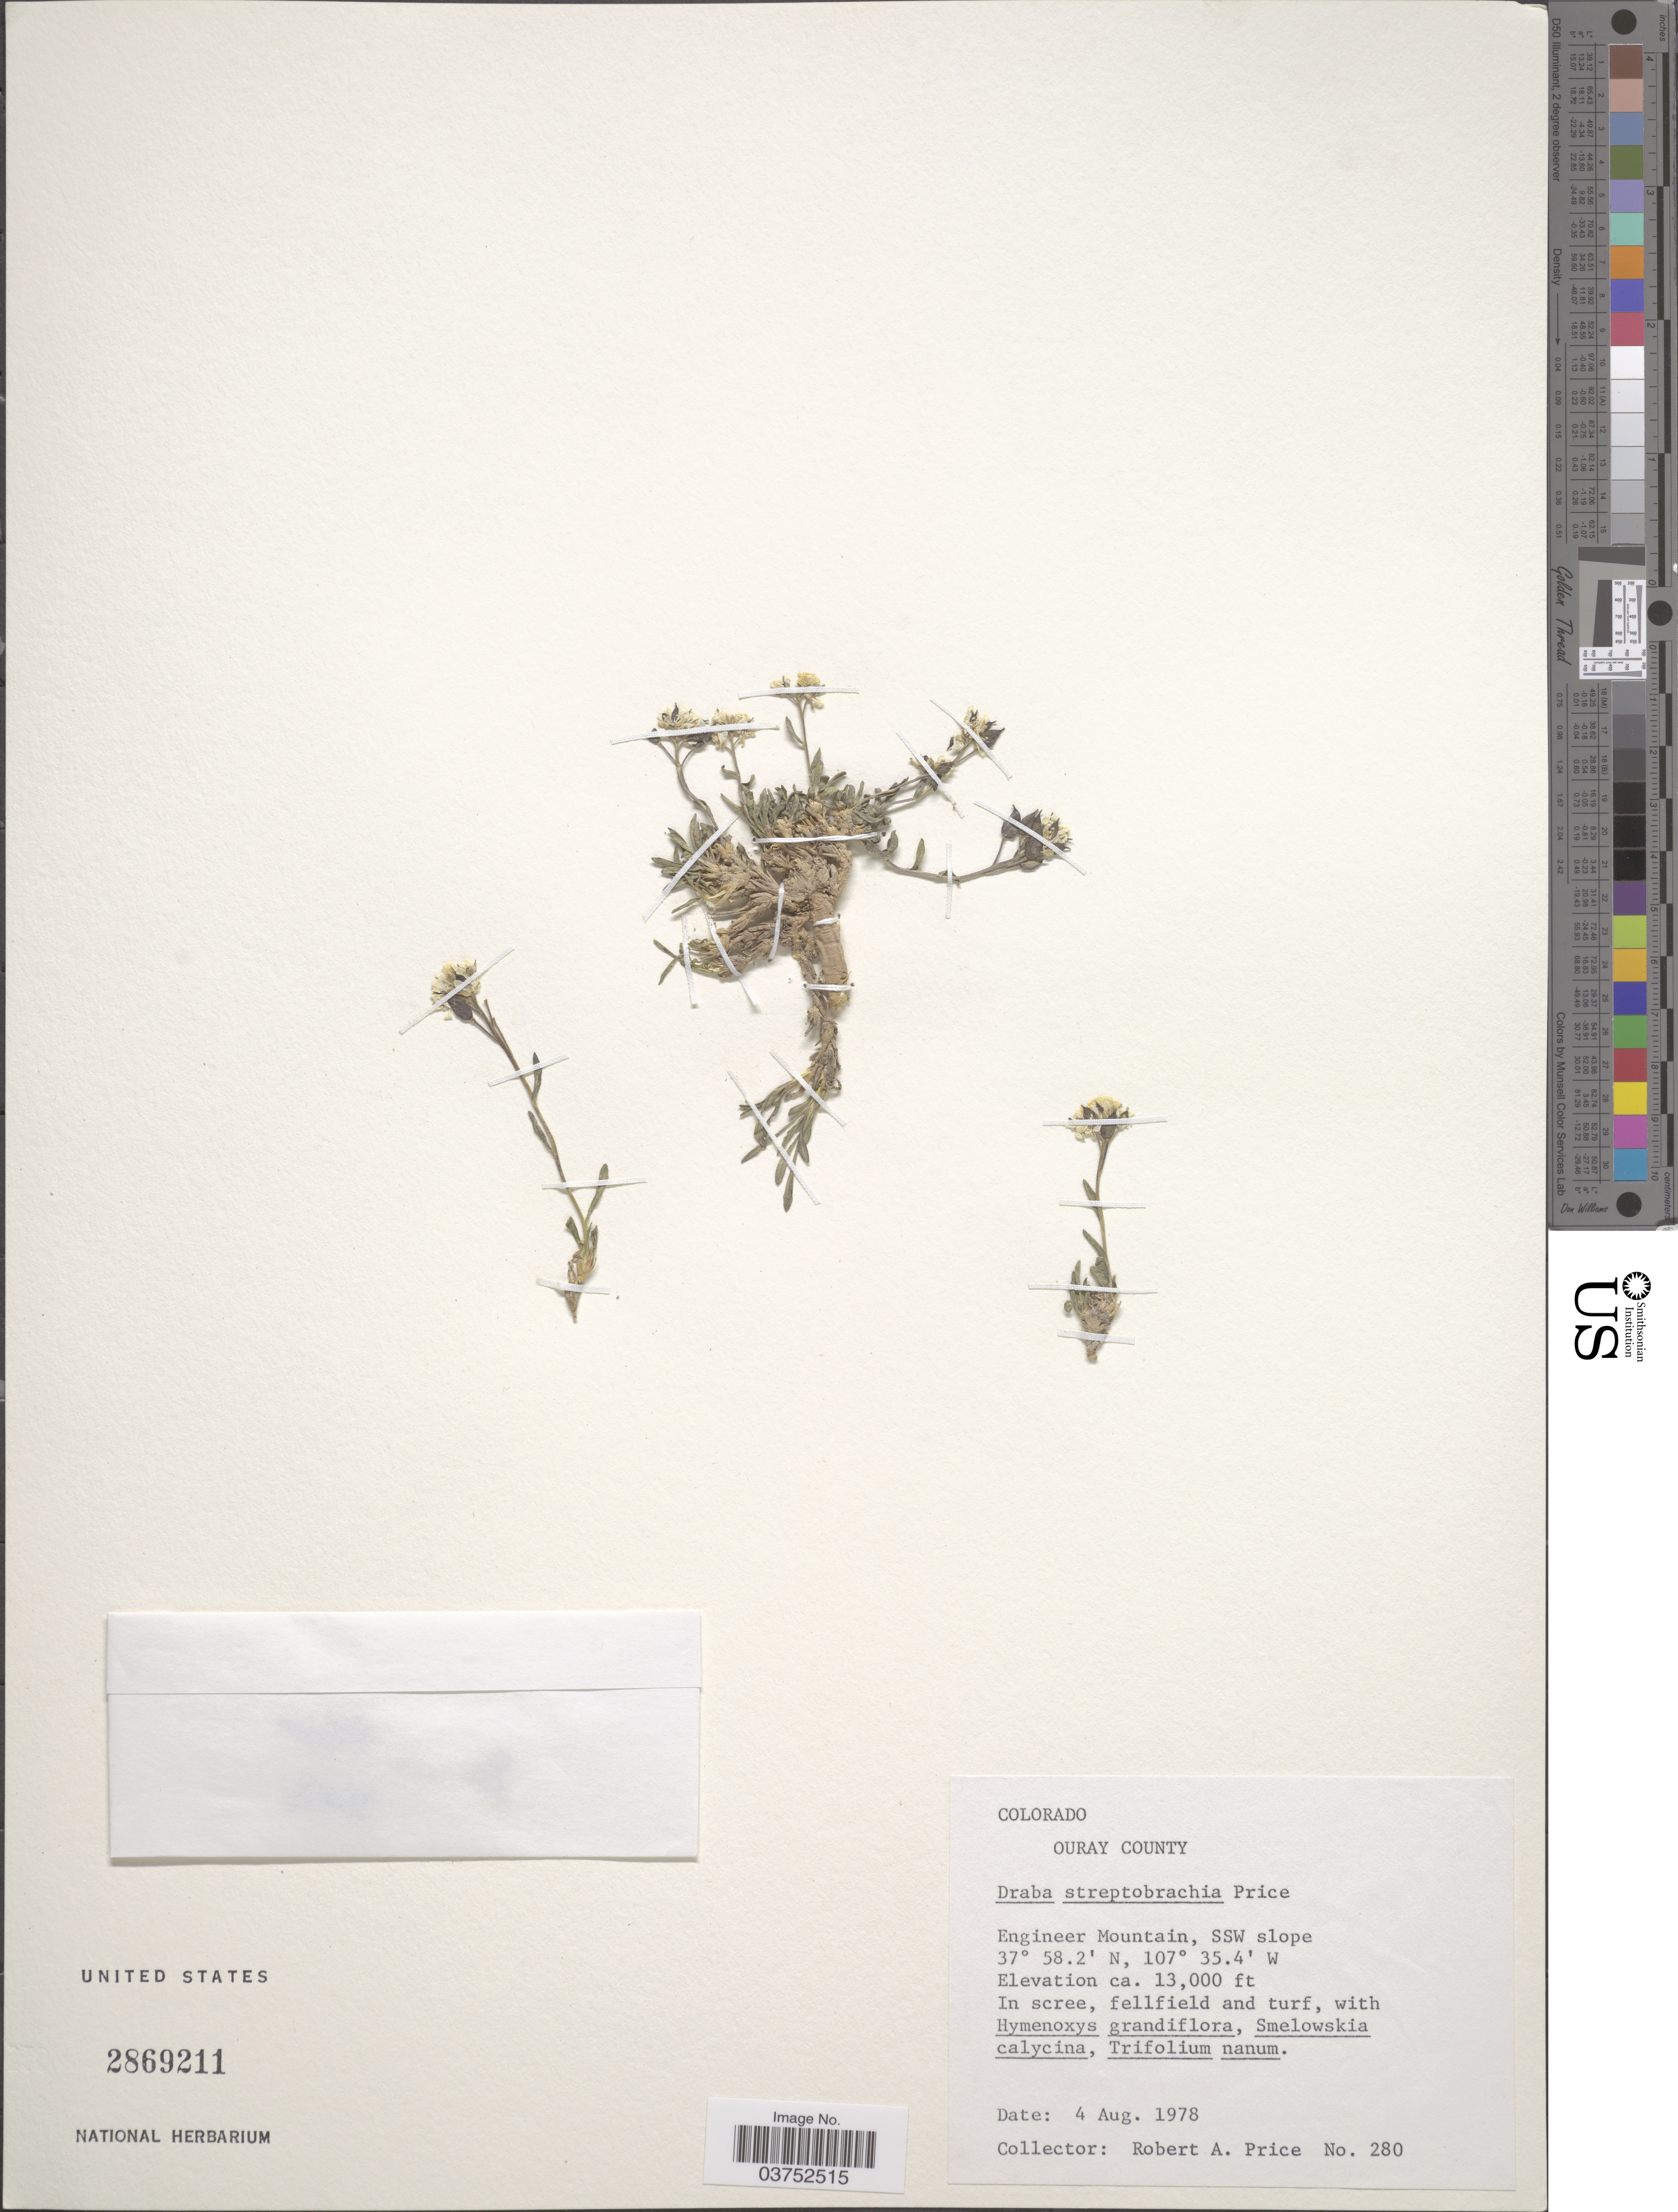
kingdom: Plantae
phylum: Tracheophyta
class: Magnoliopsida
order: Brassicales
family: Brassicaceae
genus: Draba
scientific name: Draba streptobrachia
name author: R.A. Price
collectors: R. A. Price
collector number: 280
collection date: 1978-08-04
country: United States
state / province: Colorado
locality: Ouray County. Engineer Mountain, SSW slope.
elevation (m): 3962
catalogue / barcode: US 2869211